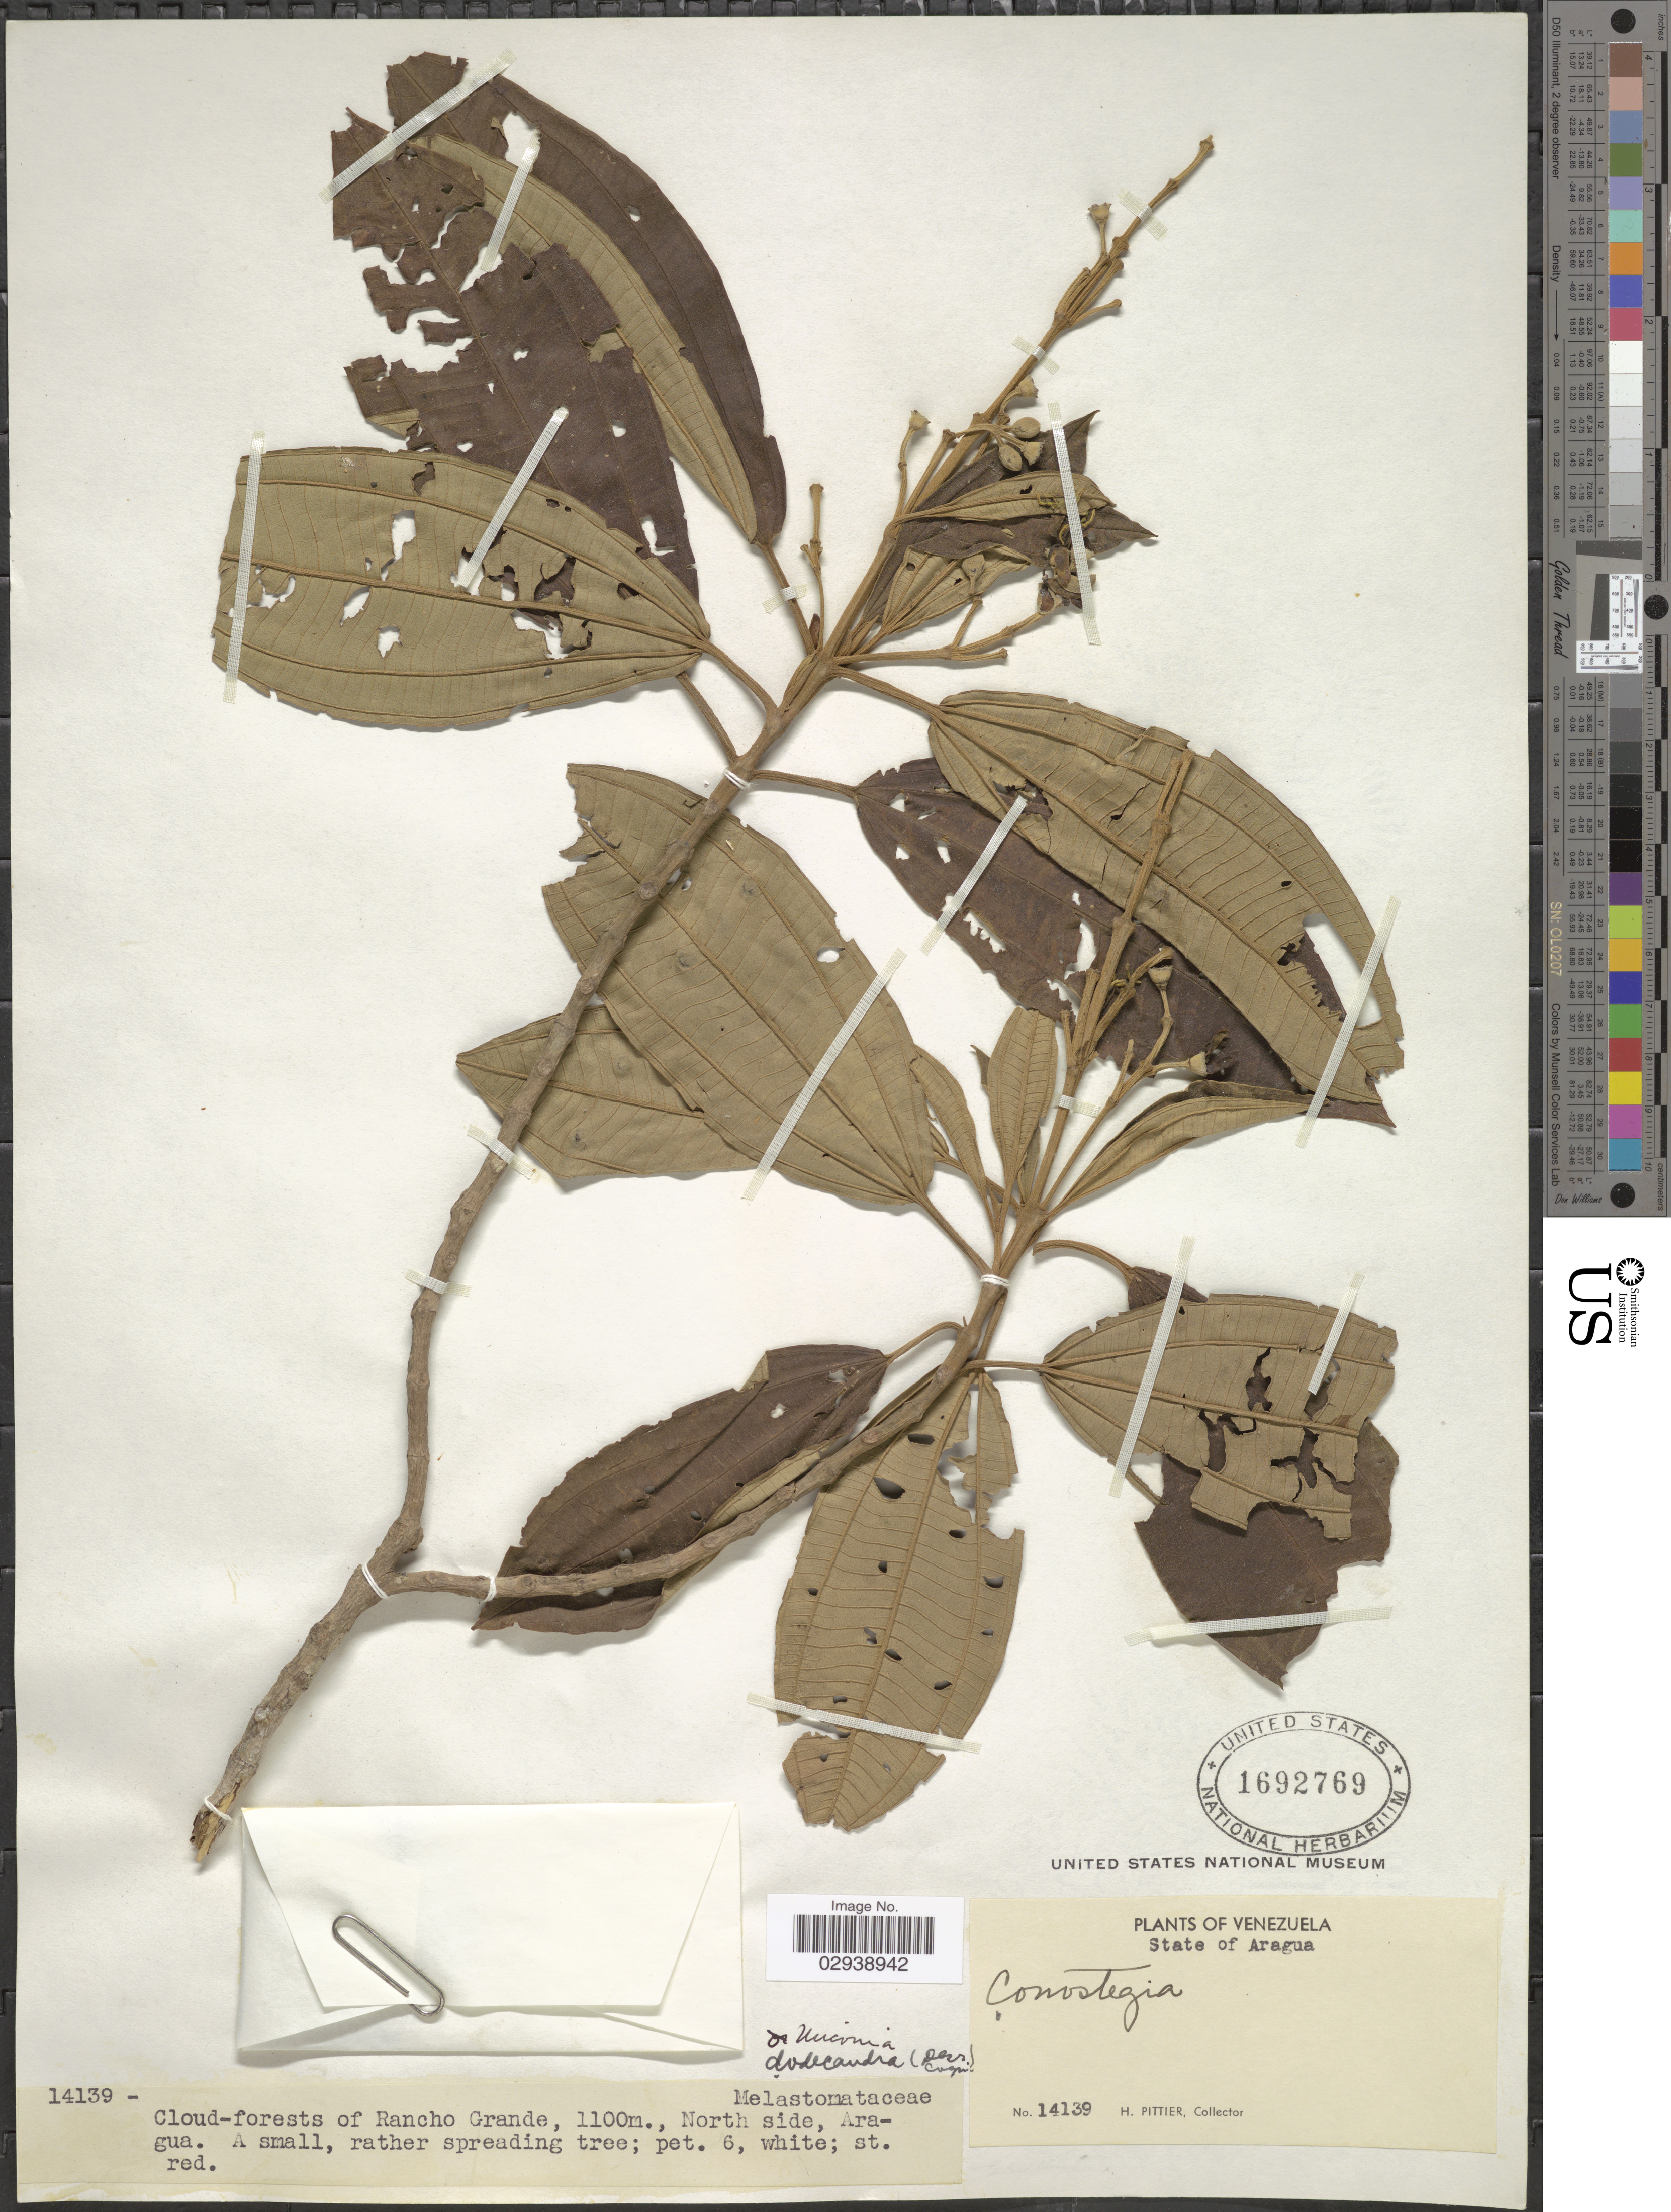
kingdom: Plantae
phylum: Tracheophyta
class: Magnoliopsida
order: Myrtales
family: Melastomataceae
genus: Miconia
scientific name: Miconia dodecandra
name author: Cogn.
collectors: H. F. Pittier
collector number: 14139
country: Venezuela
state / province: Aragua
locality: Cloud-forests of Rancho Grande, North side, Aragua.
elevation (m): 1100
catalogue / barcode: US 1692769